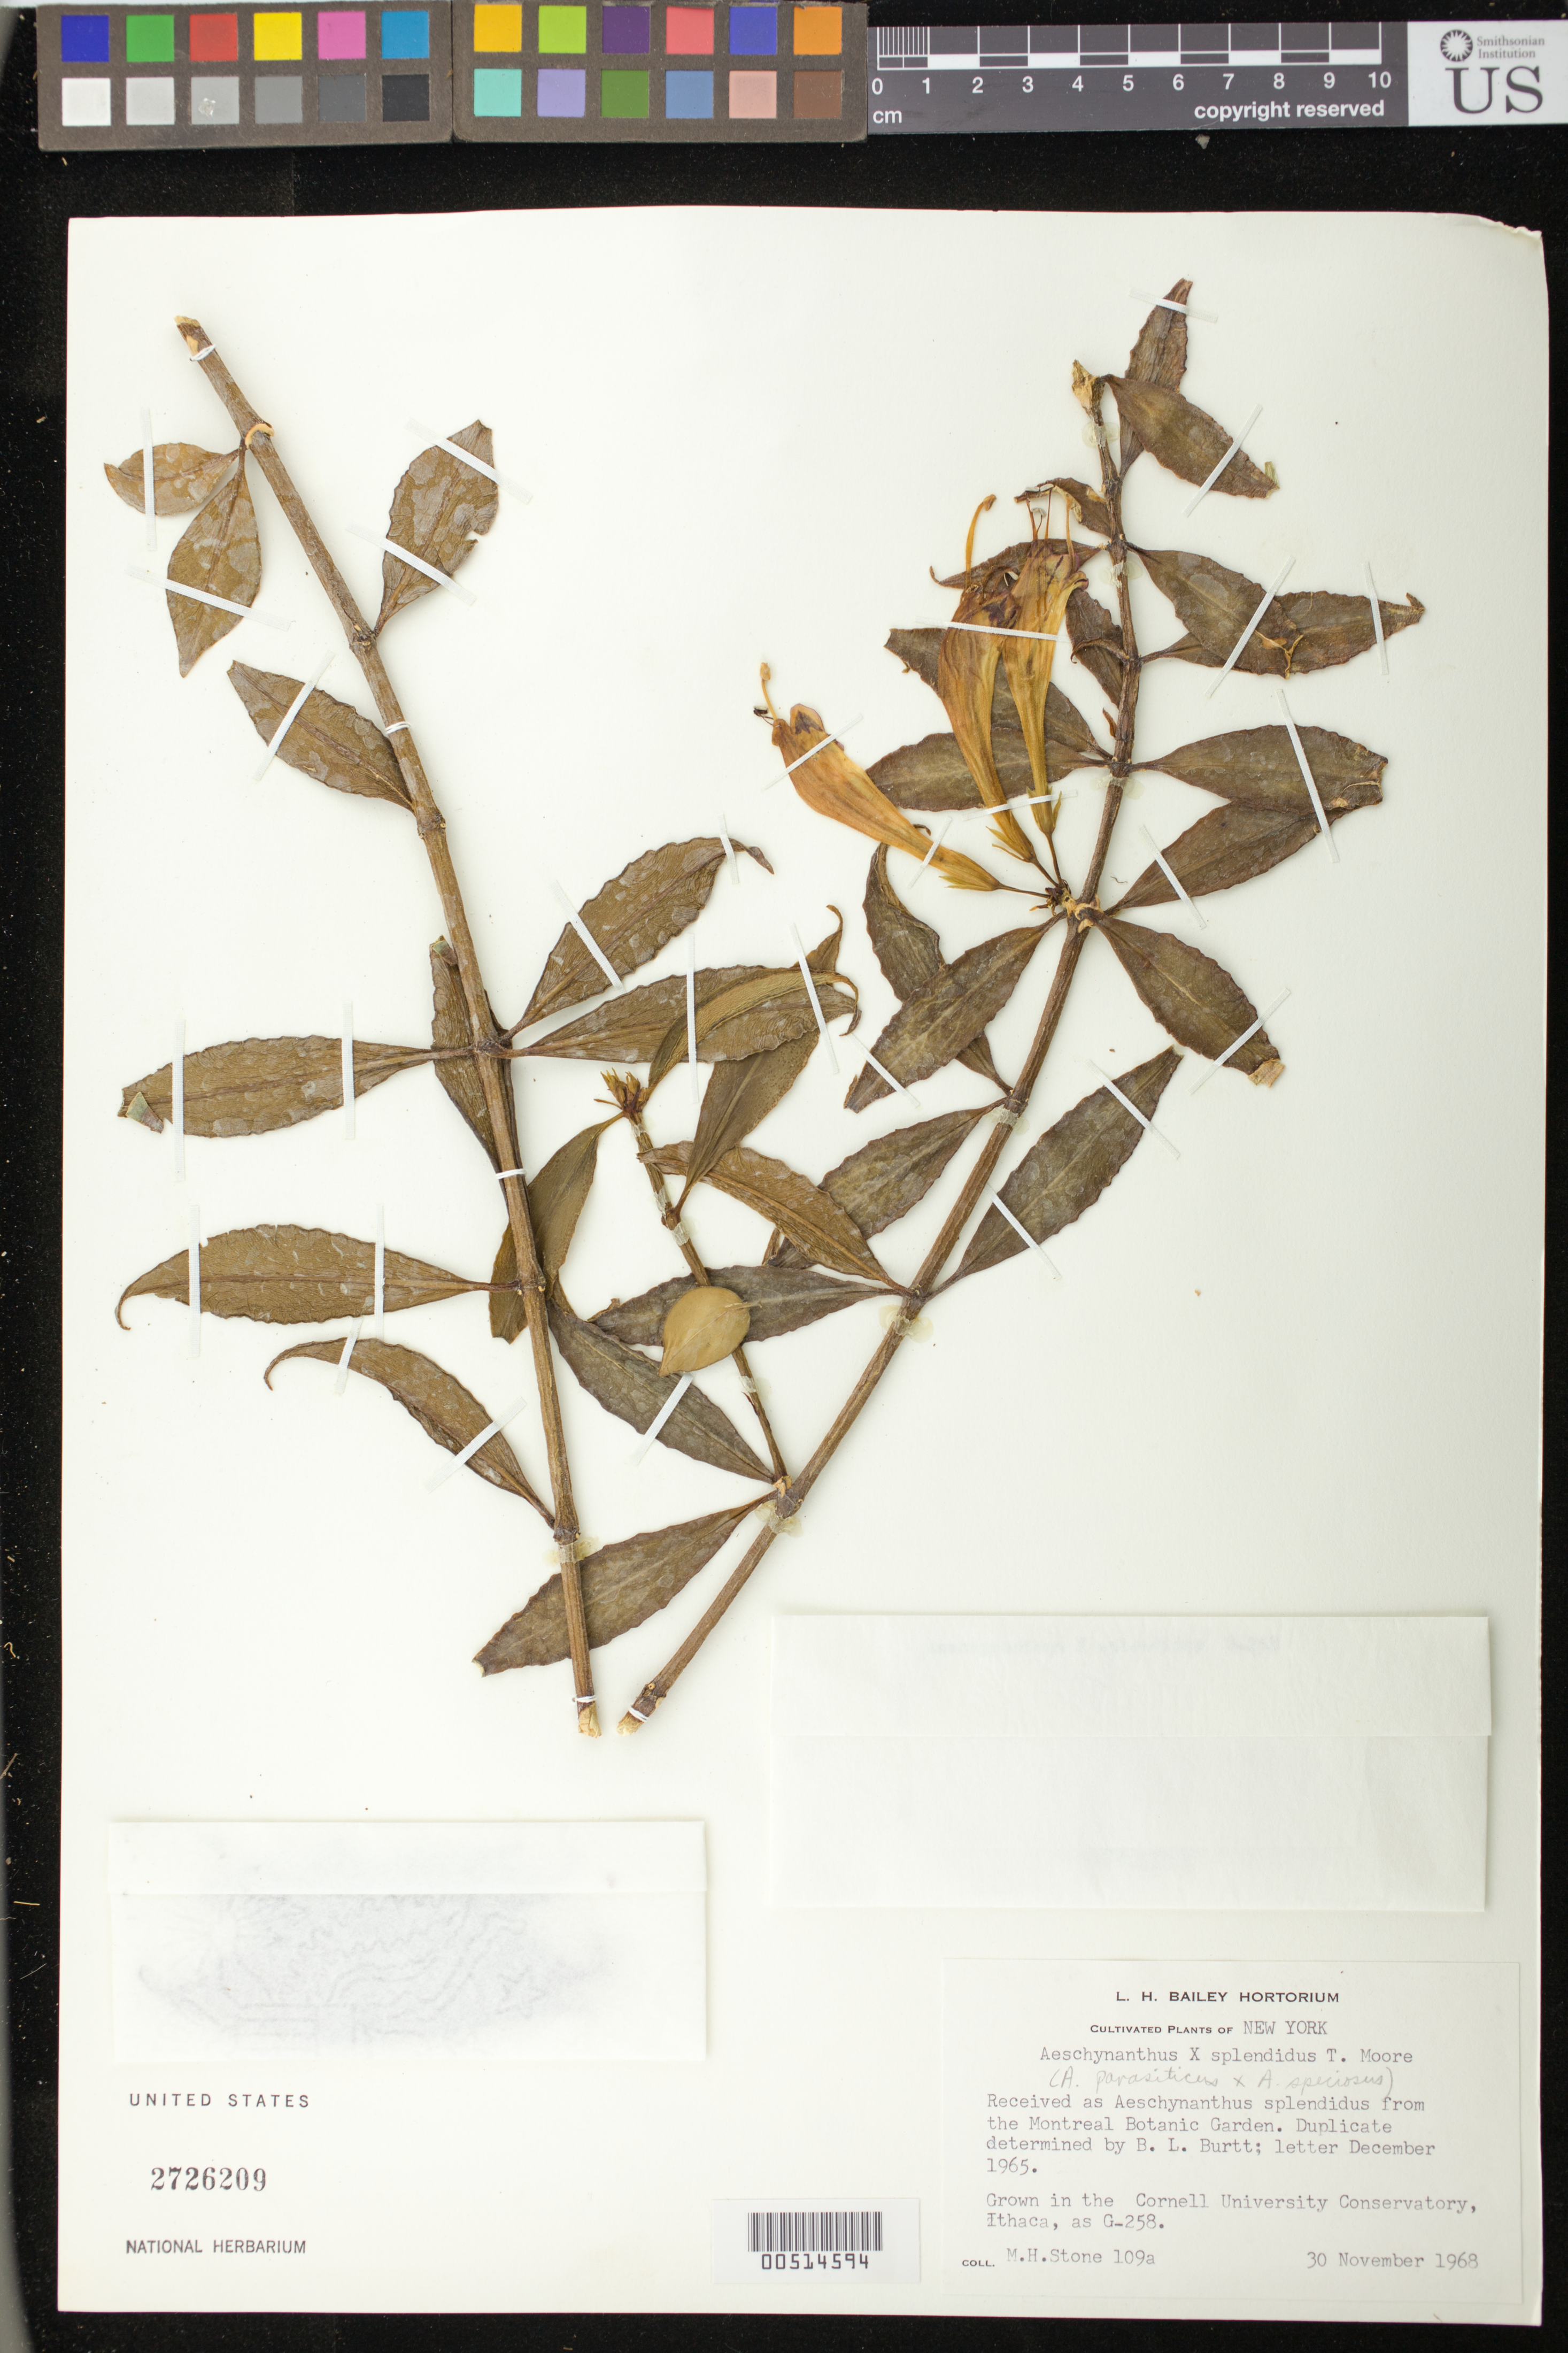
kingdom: Plantae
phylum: Tracheophyta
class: Magnoliopsida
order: Lamiales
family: Gesneriaceae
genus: Aeschynanthus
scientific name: Aeschynanthus x splendidus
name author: T. Moore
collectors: M. Stone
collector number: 109 a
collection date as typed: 30 Nov 1968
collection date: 1968-11-30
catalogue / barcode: US 2726209